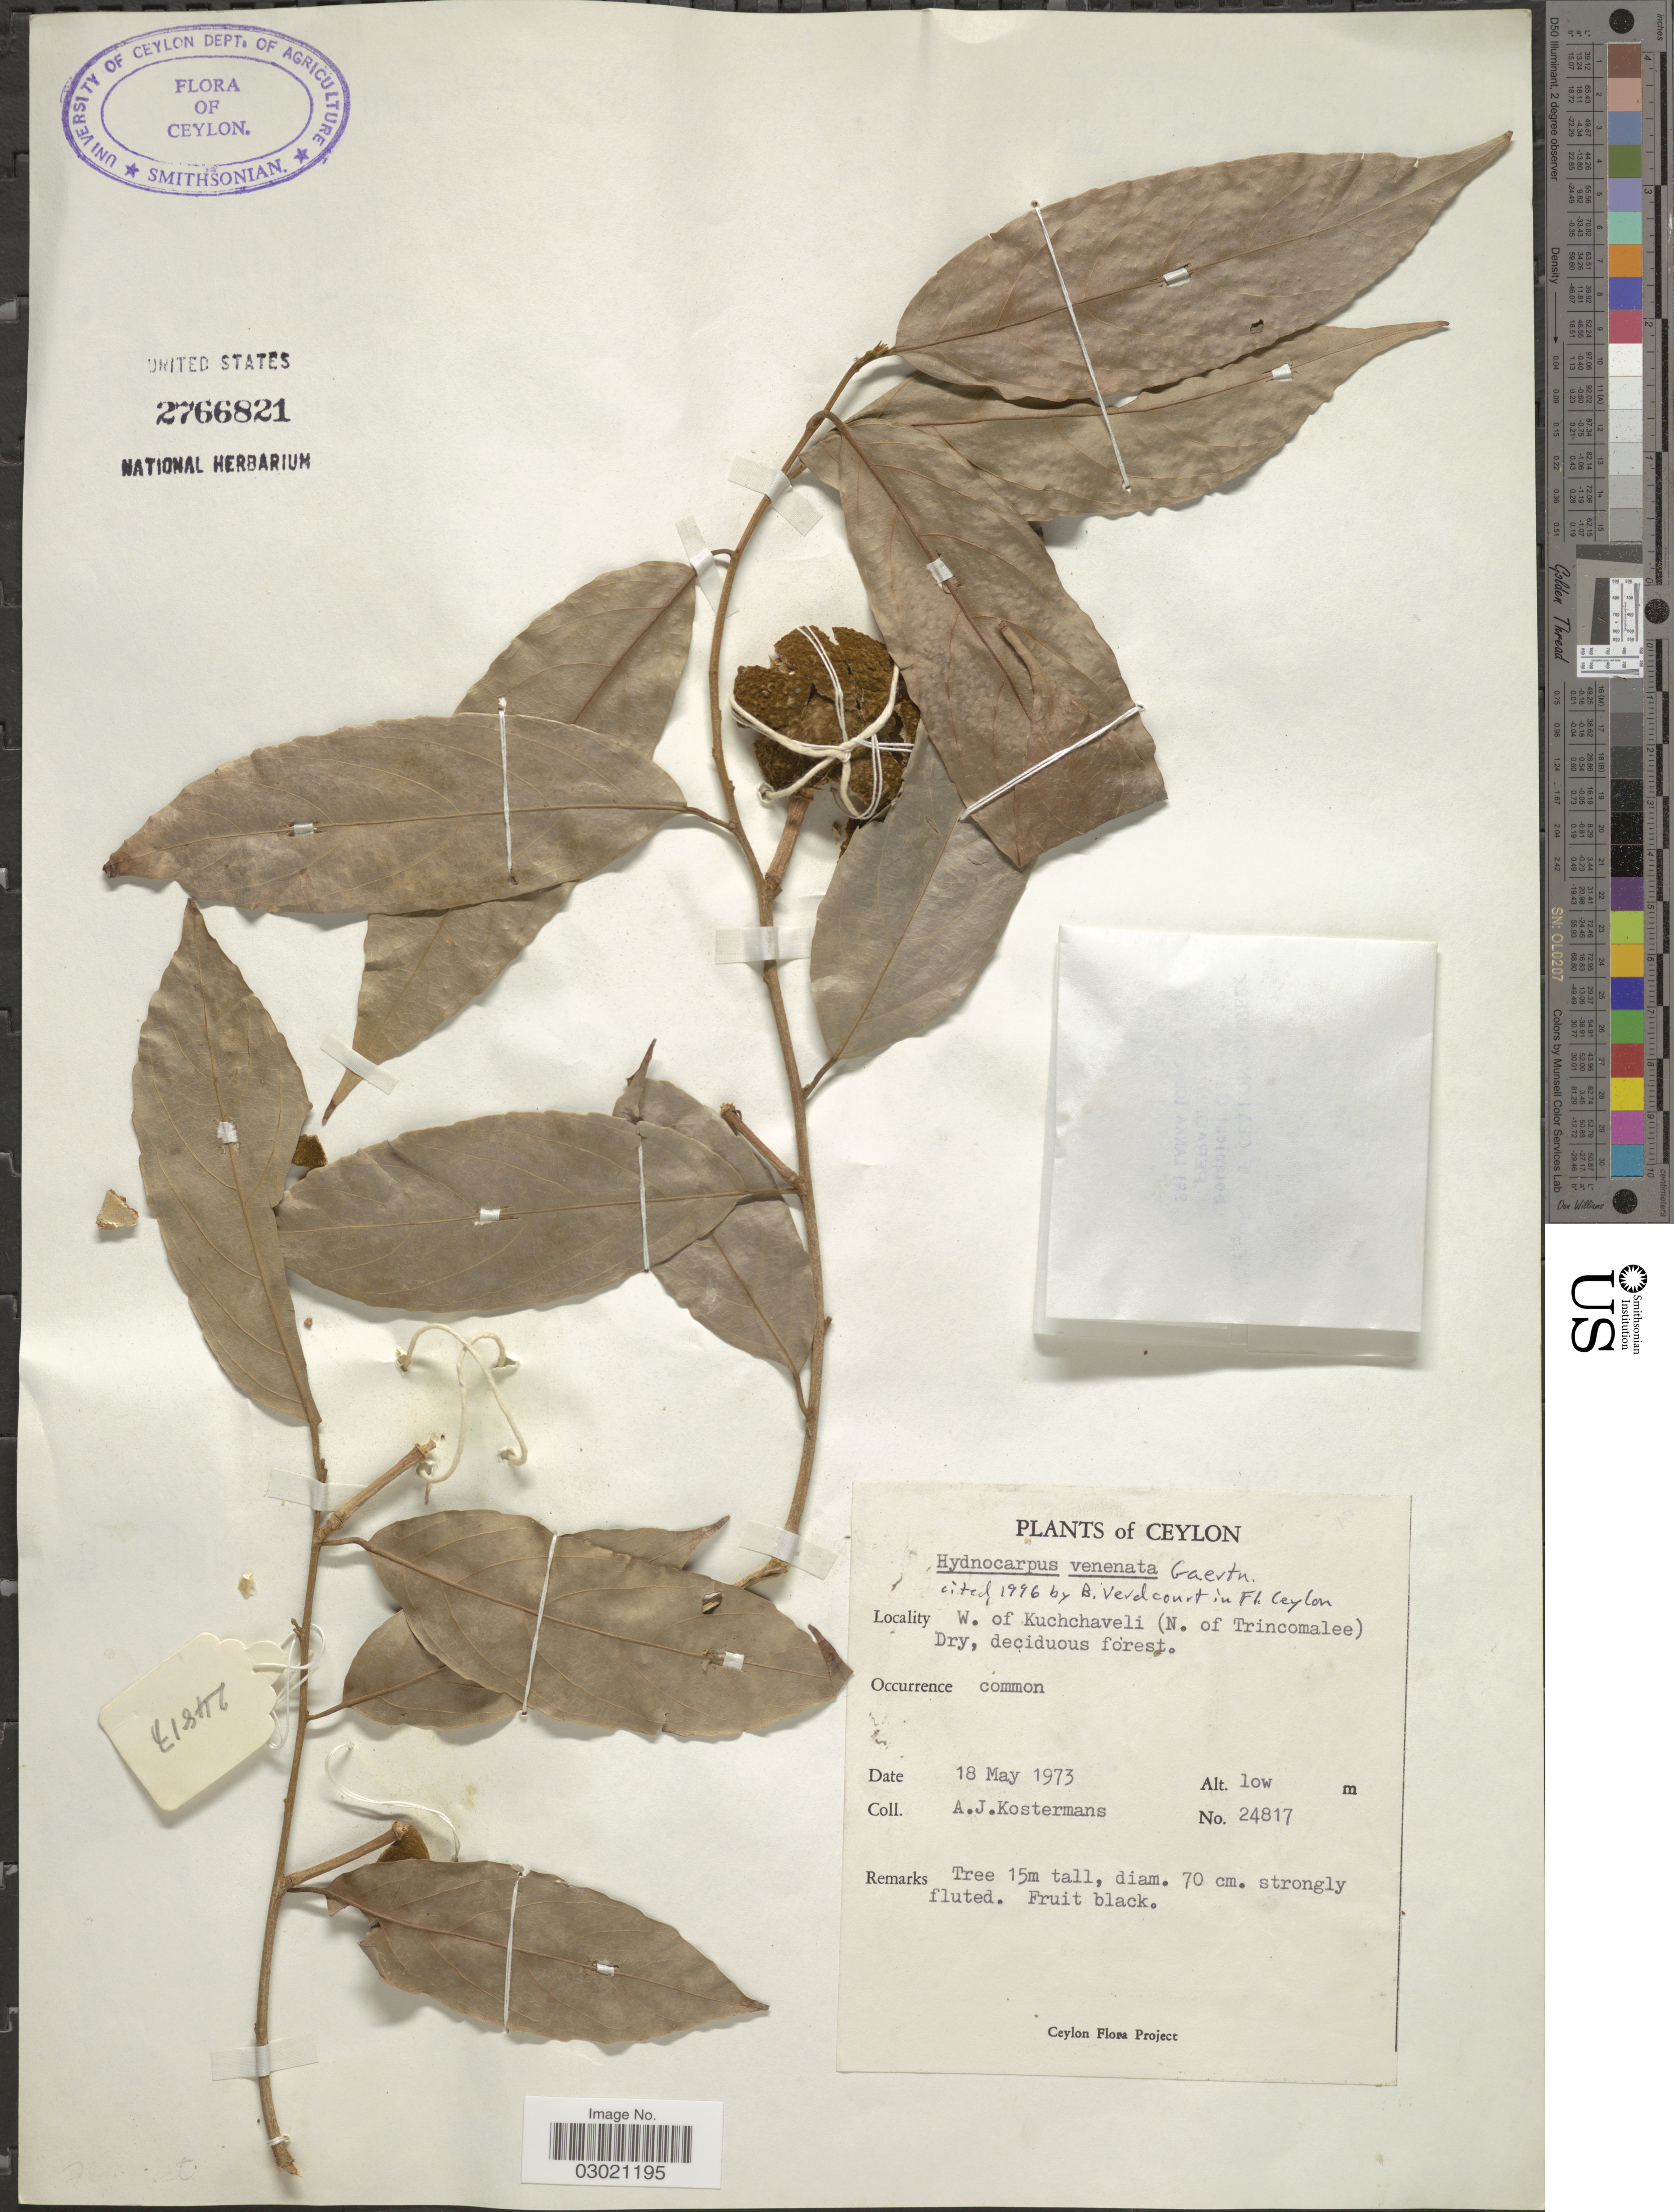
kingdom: Plantae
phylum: Tracheophyta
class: Magnoliopsida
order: Malpighiales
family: Achariaceae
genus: Hydnocarpus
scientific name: Hydnocarpus venenatus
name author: Gaertn.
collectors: A. J. G. Kostermans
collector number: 24817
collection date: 1973-05-18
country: Sri Lanka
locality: Ceylon, W. of Kuchchaveli (N. of Trincomalee).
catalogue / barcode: US 2766821